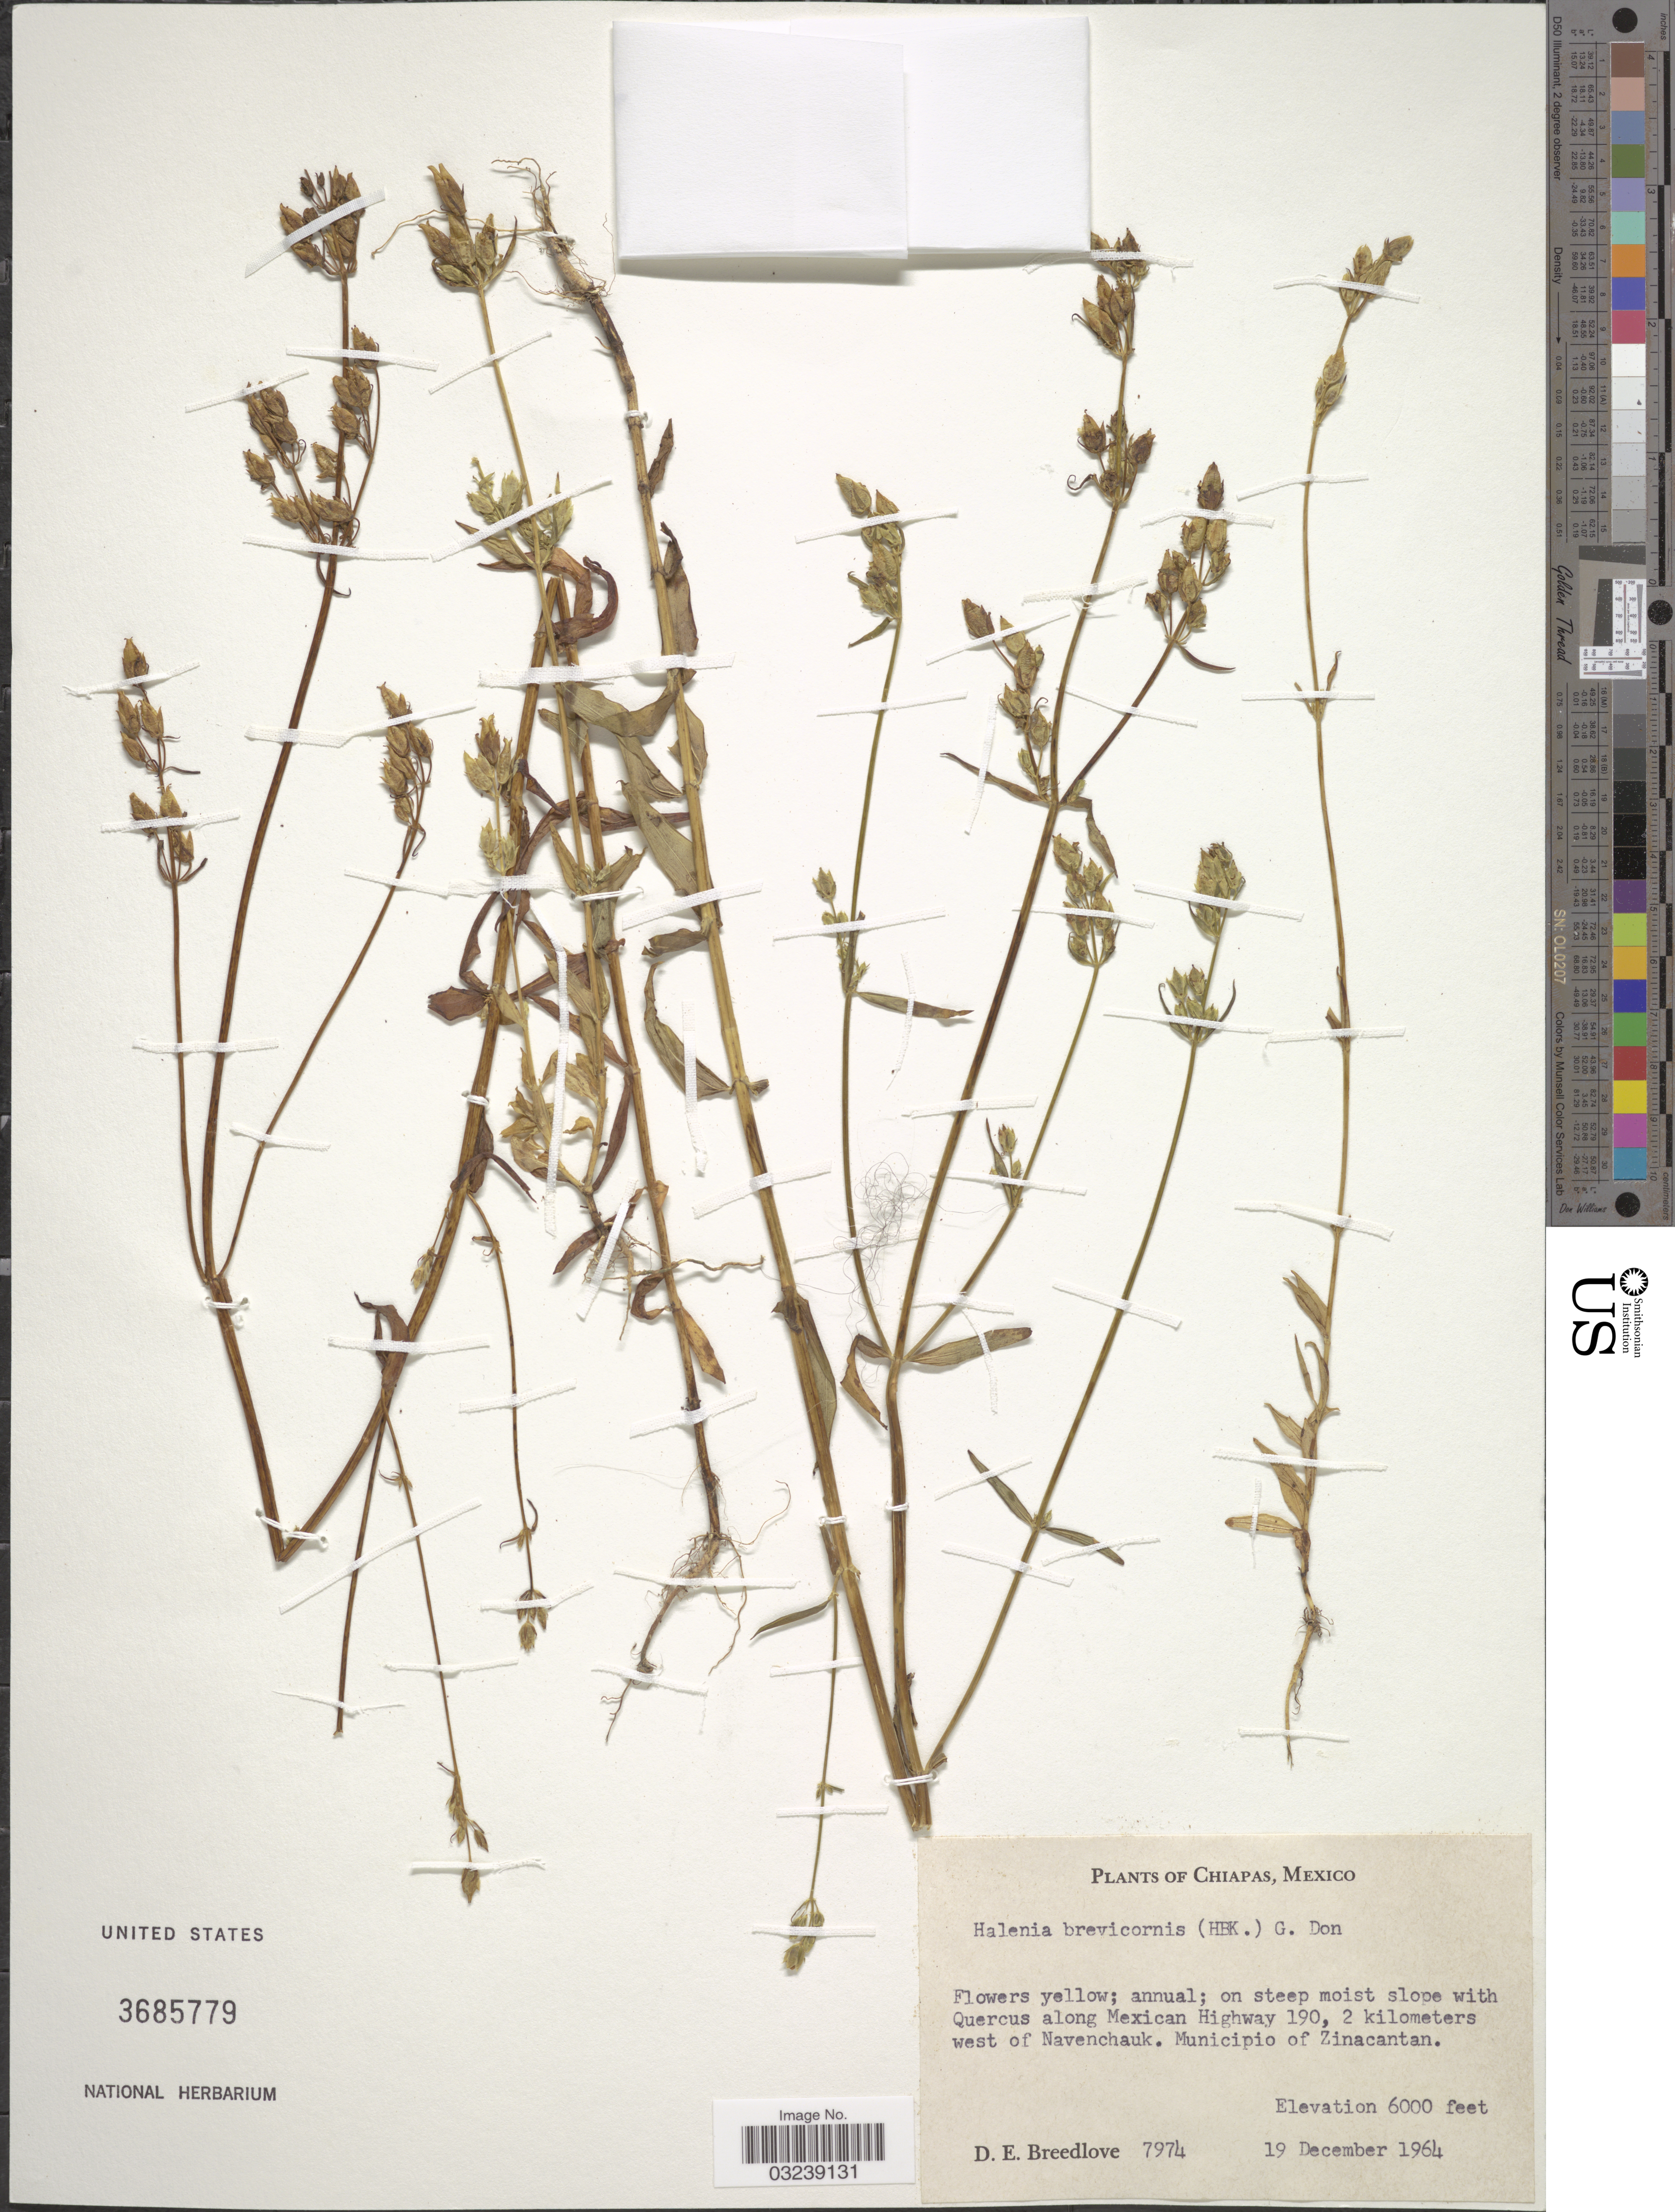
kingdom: Plantae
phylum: Tracheophyta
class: Magnoliopsida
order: Gentianales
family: Gentianaceae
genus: Halenia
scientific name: Halenia brevicornis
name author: (Kunth) G. Don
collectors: D. E. Breedlove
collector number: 7974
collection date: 1964-12-19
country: Mexico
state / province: Chiapas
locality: On steep moist slope with Quercus along Mexican Highway 190, 2 kilometers west of Navenchauk. Municipio of Zinacantan.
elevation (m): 1829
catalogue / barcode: US 3685779